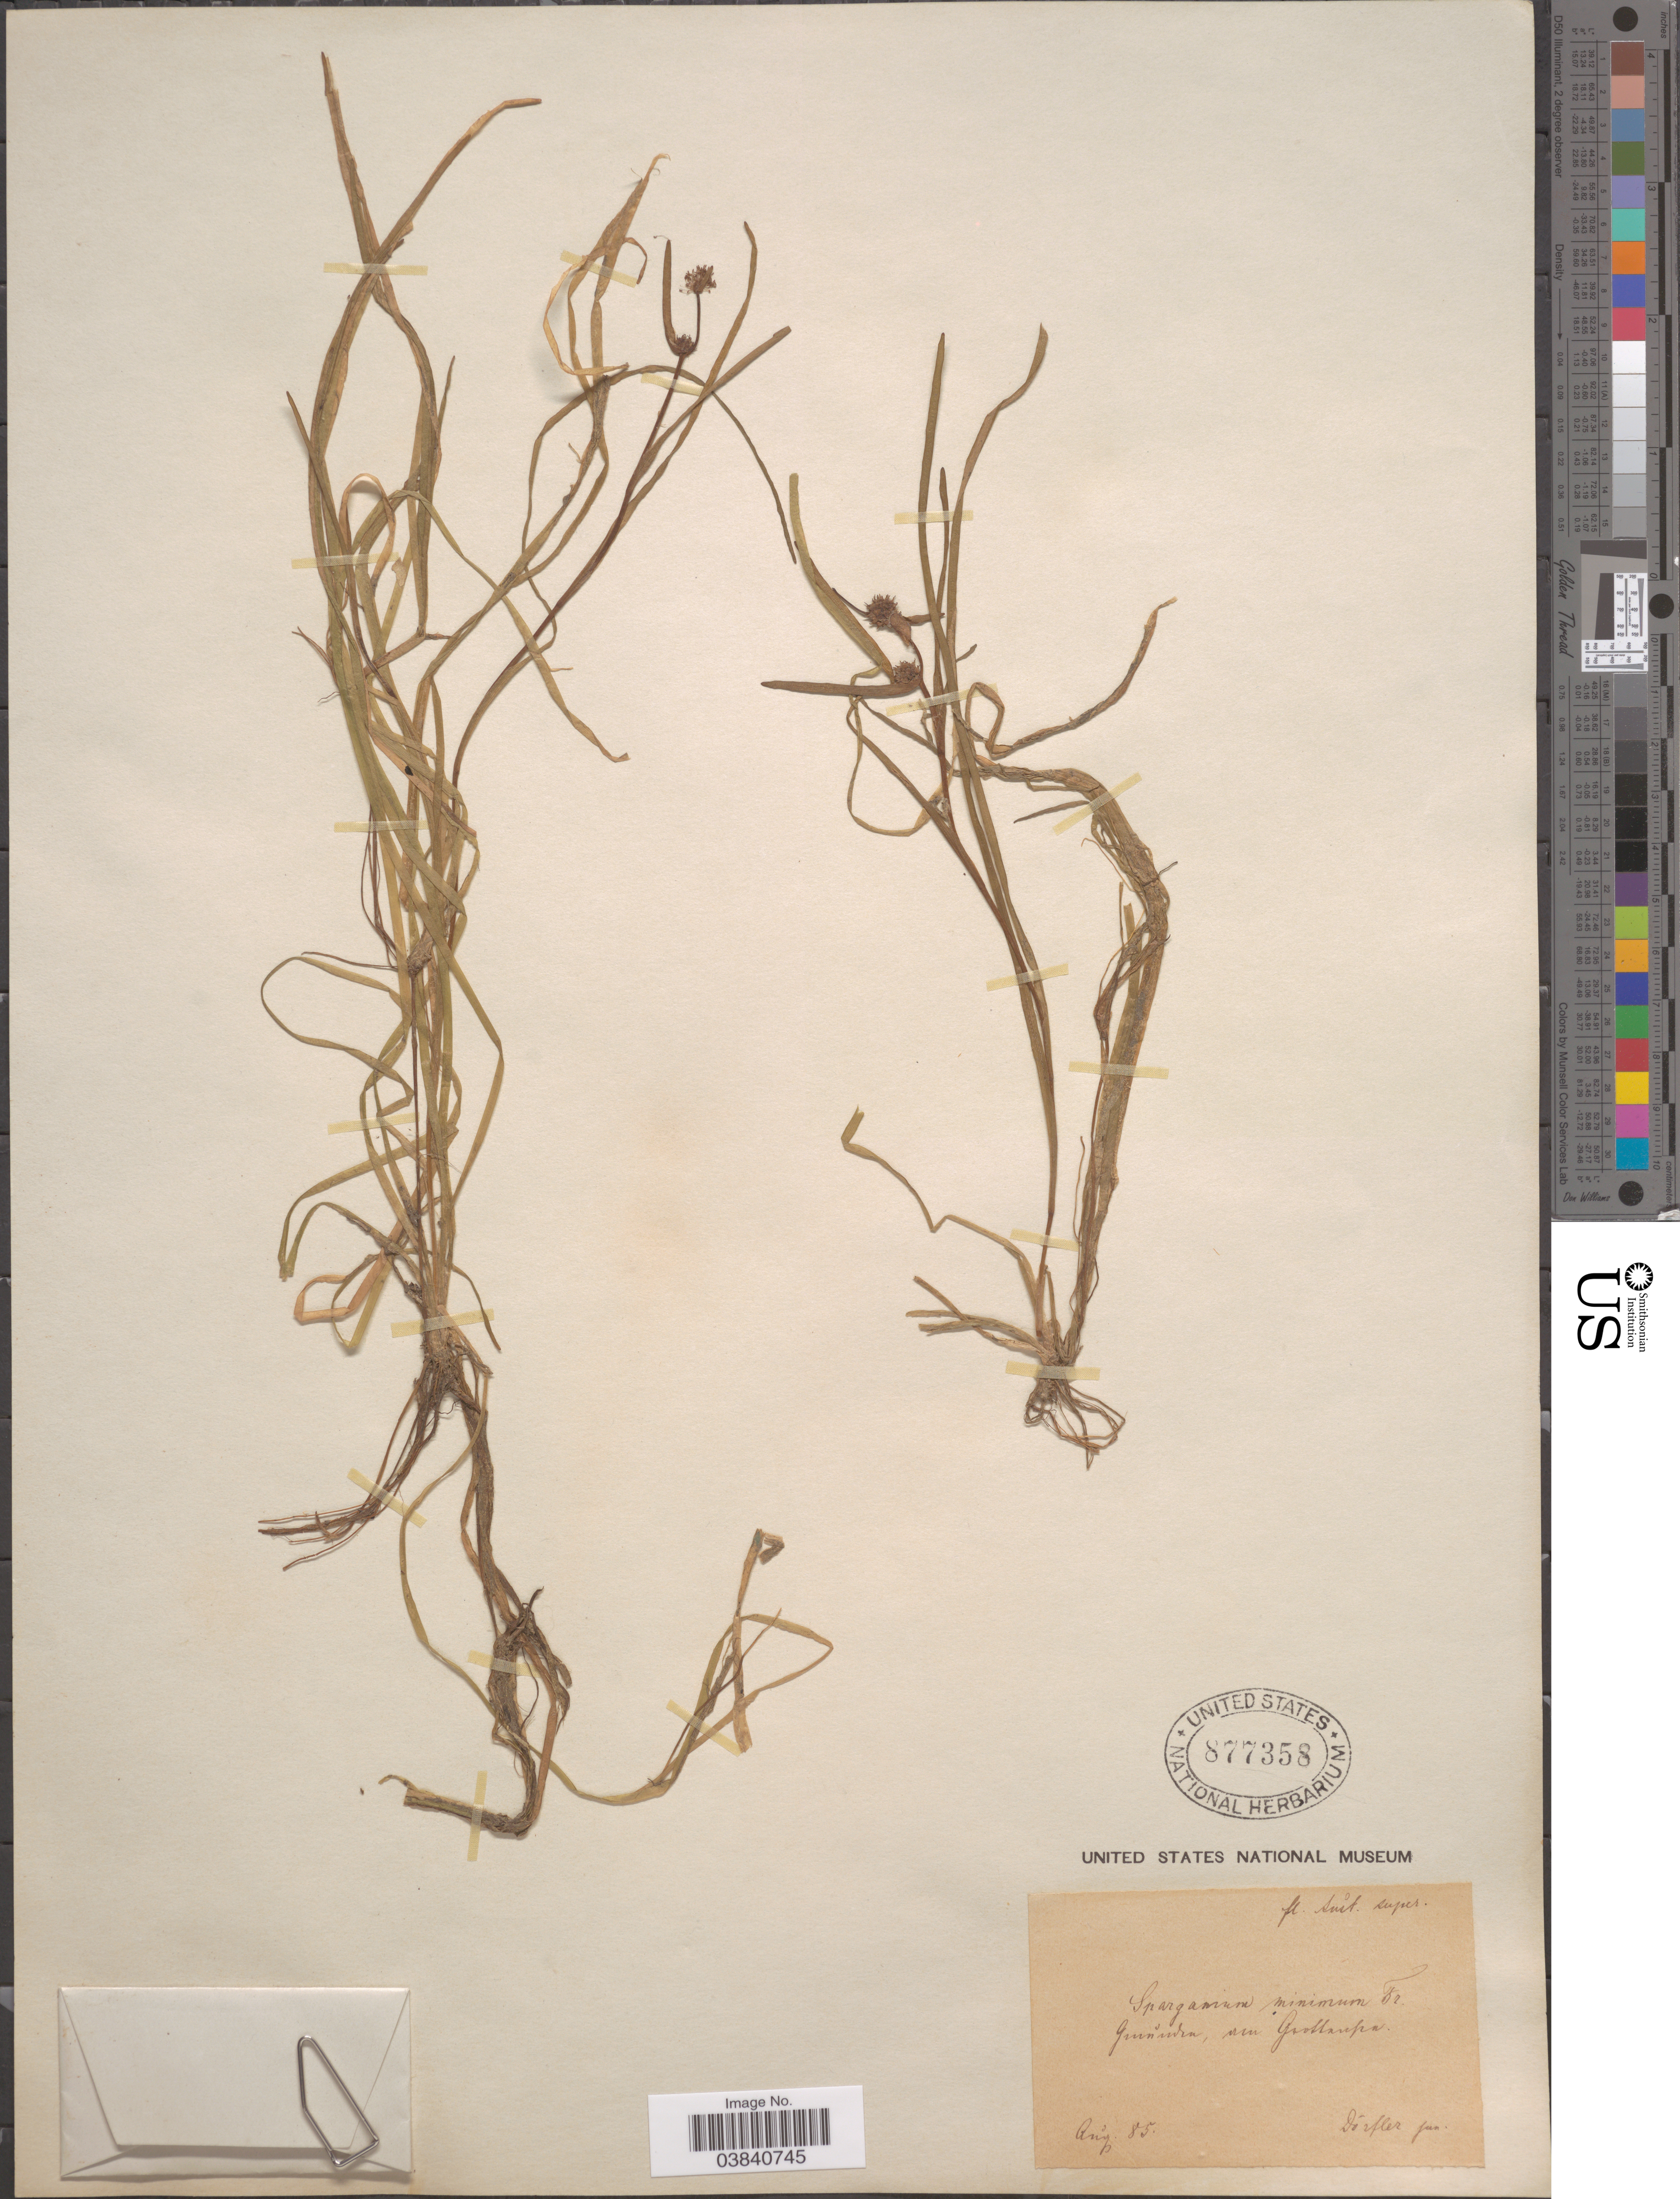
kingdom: Plantae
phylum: Tracheophyta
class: Liliopsida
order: Poales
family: Typhaceae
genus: Sparganium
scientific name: Sparganium minimum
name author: Wallr.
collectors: J. Dörfler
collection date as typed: Transcribed d/m/y: /8/85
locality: [illegible text].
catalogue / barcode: US 877358